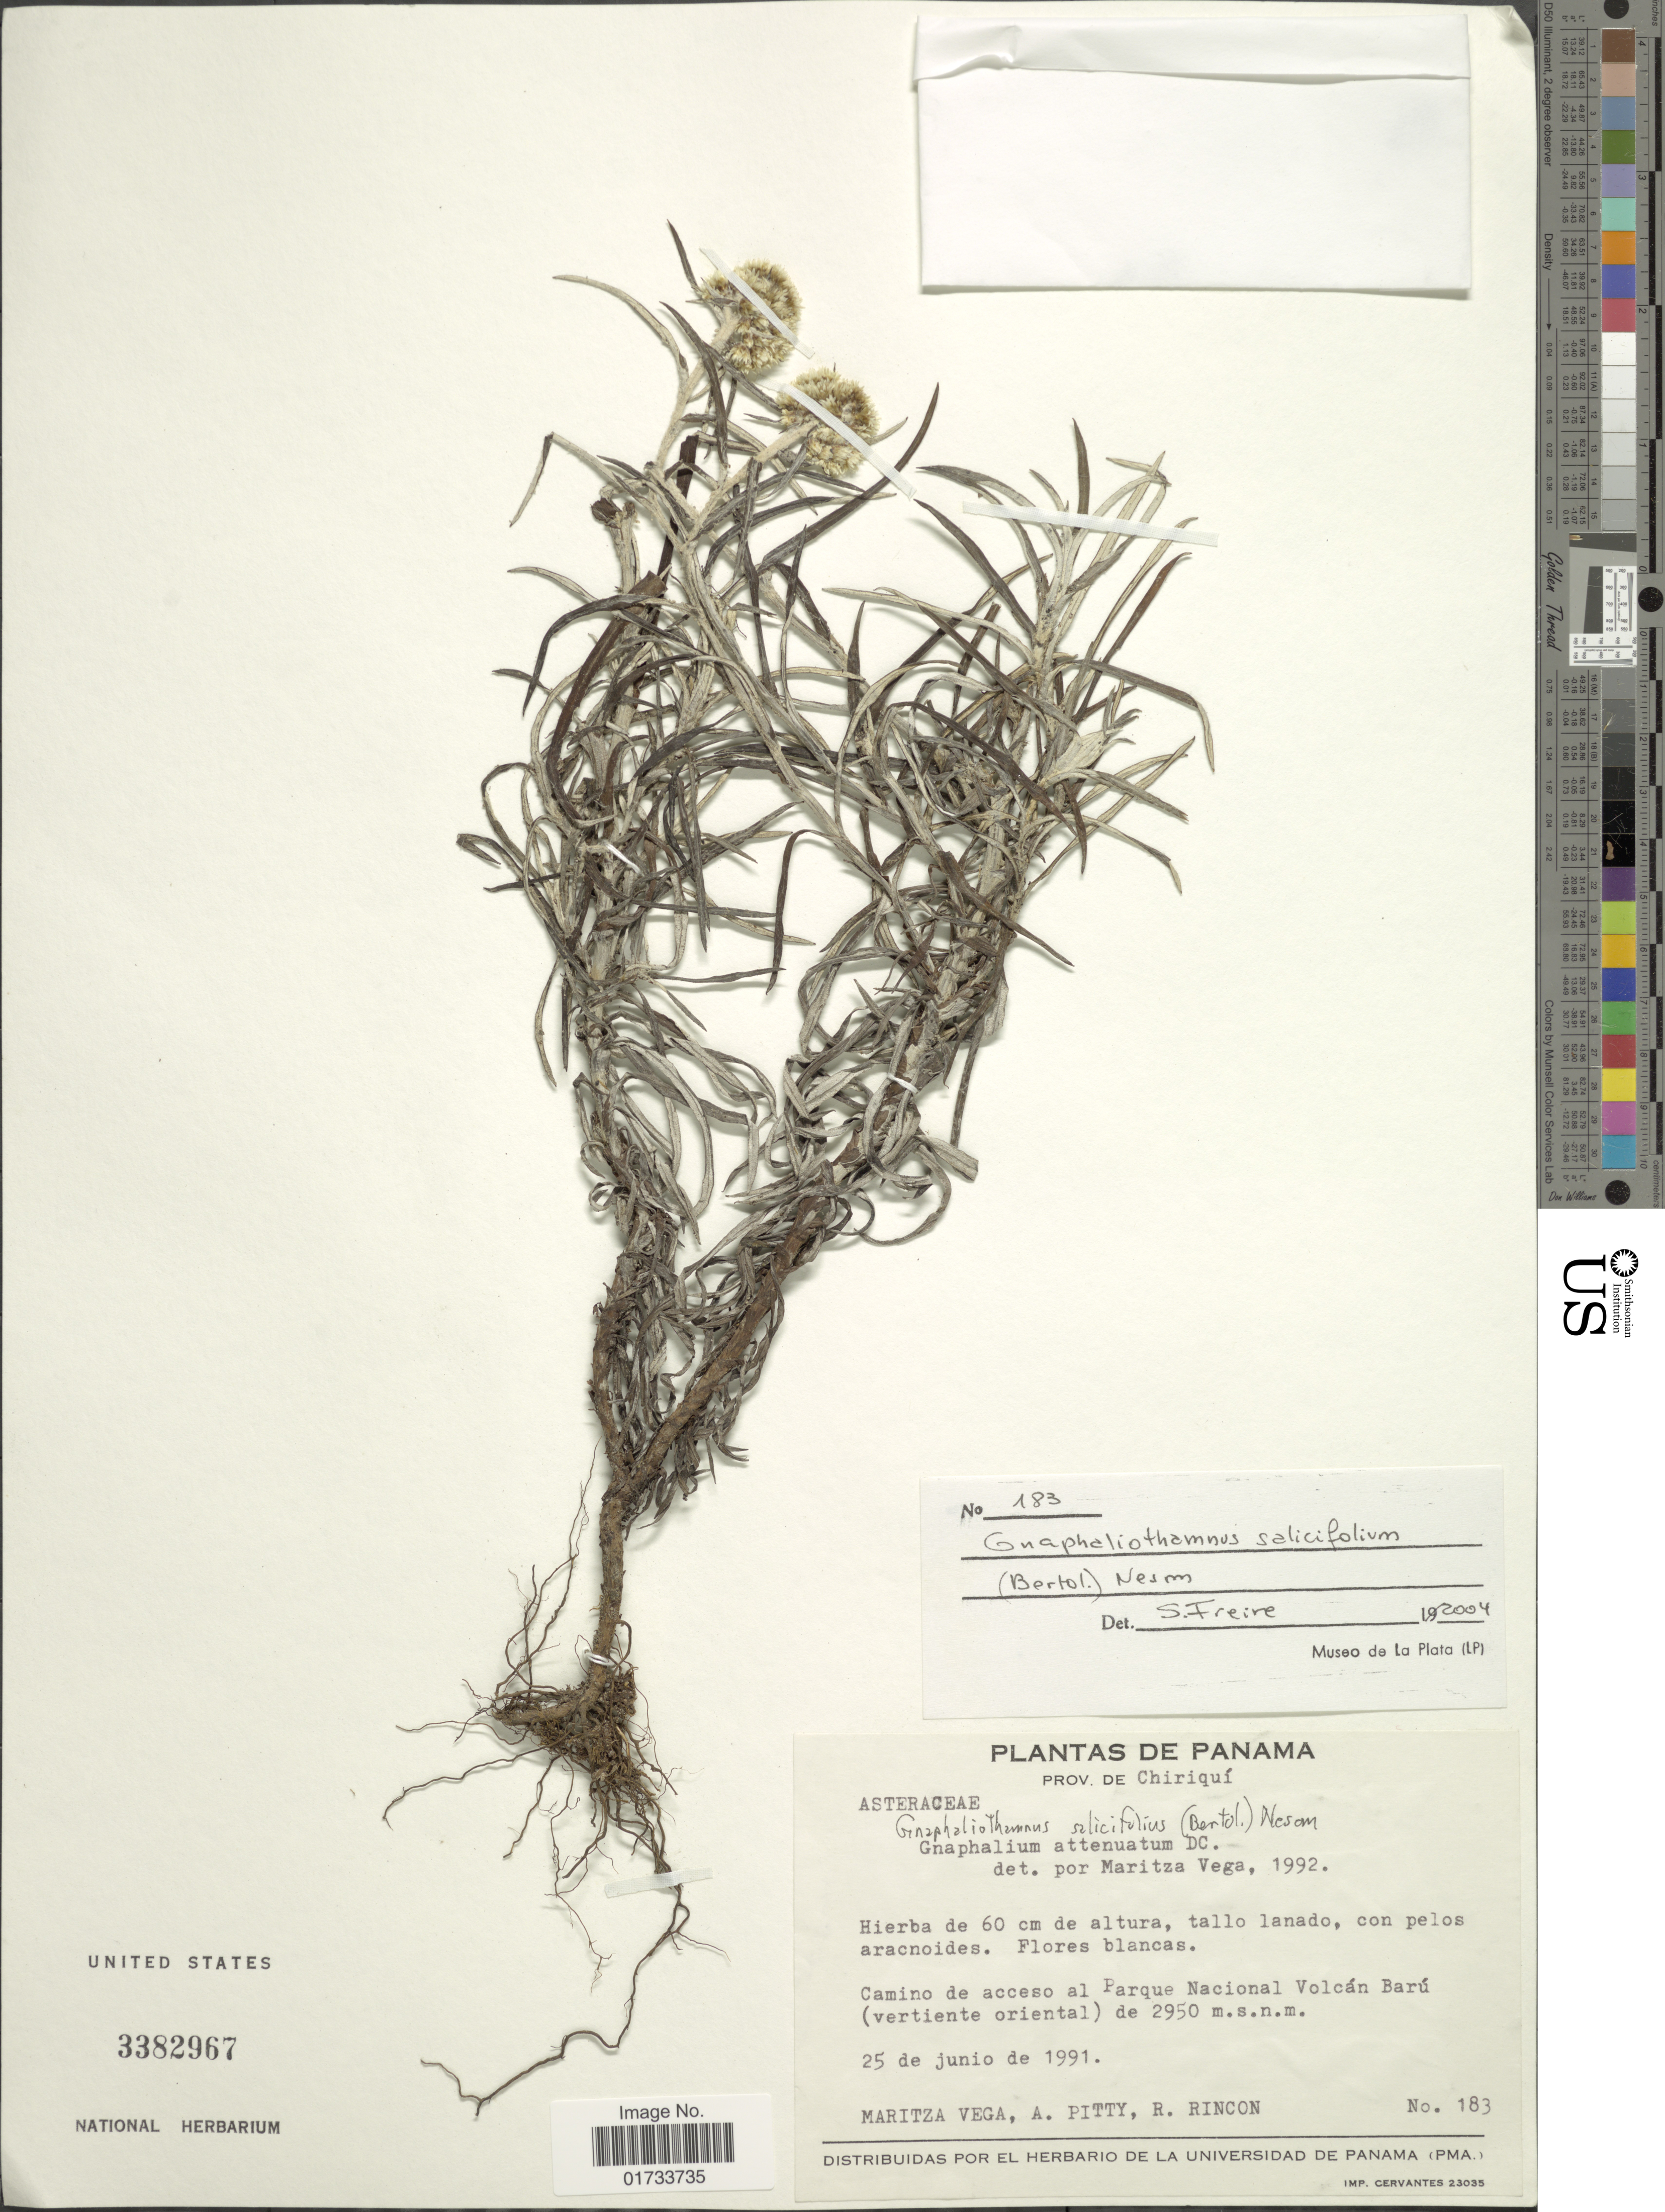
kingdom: Plantae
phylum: Tracheophyta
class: Magnoliopsida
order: Asterales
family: Asteraceae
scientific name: Hypserion baru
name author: (G.L. Nesom) G.L. Nesom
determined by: Nesom, Guy L.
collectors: M. Vega, A. Pitty & R. Rincon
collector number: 183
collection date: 1991-06-25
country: Panama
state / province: Chiriqui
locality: Camino de acceso al Parque Nacional Volcán Barú (vertiente oriental)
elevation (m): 2950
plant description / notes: This is a HOLOTYPE filed in general collection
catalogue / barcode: US 3382967